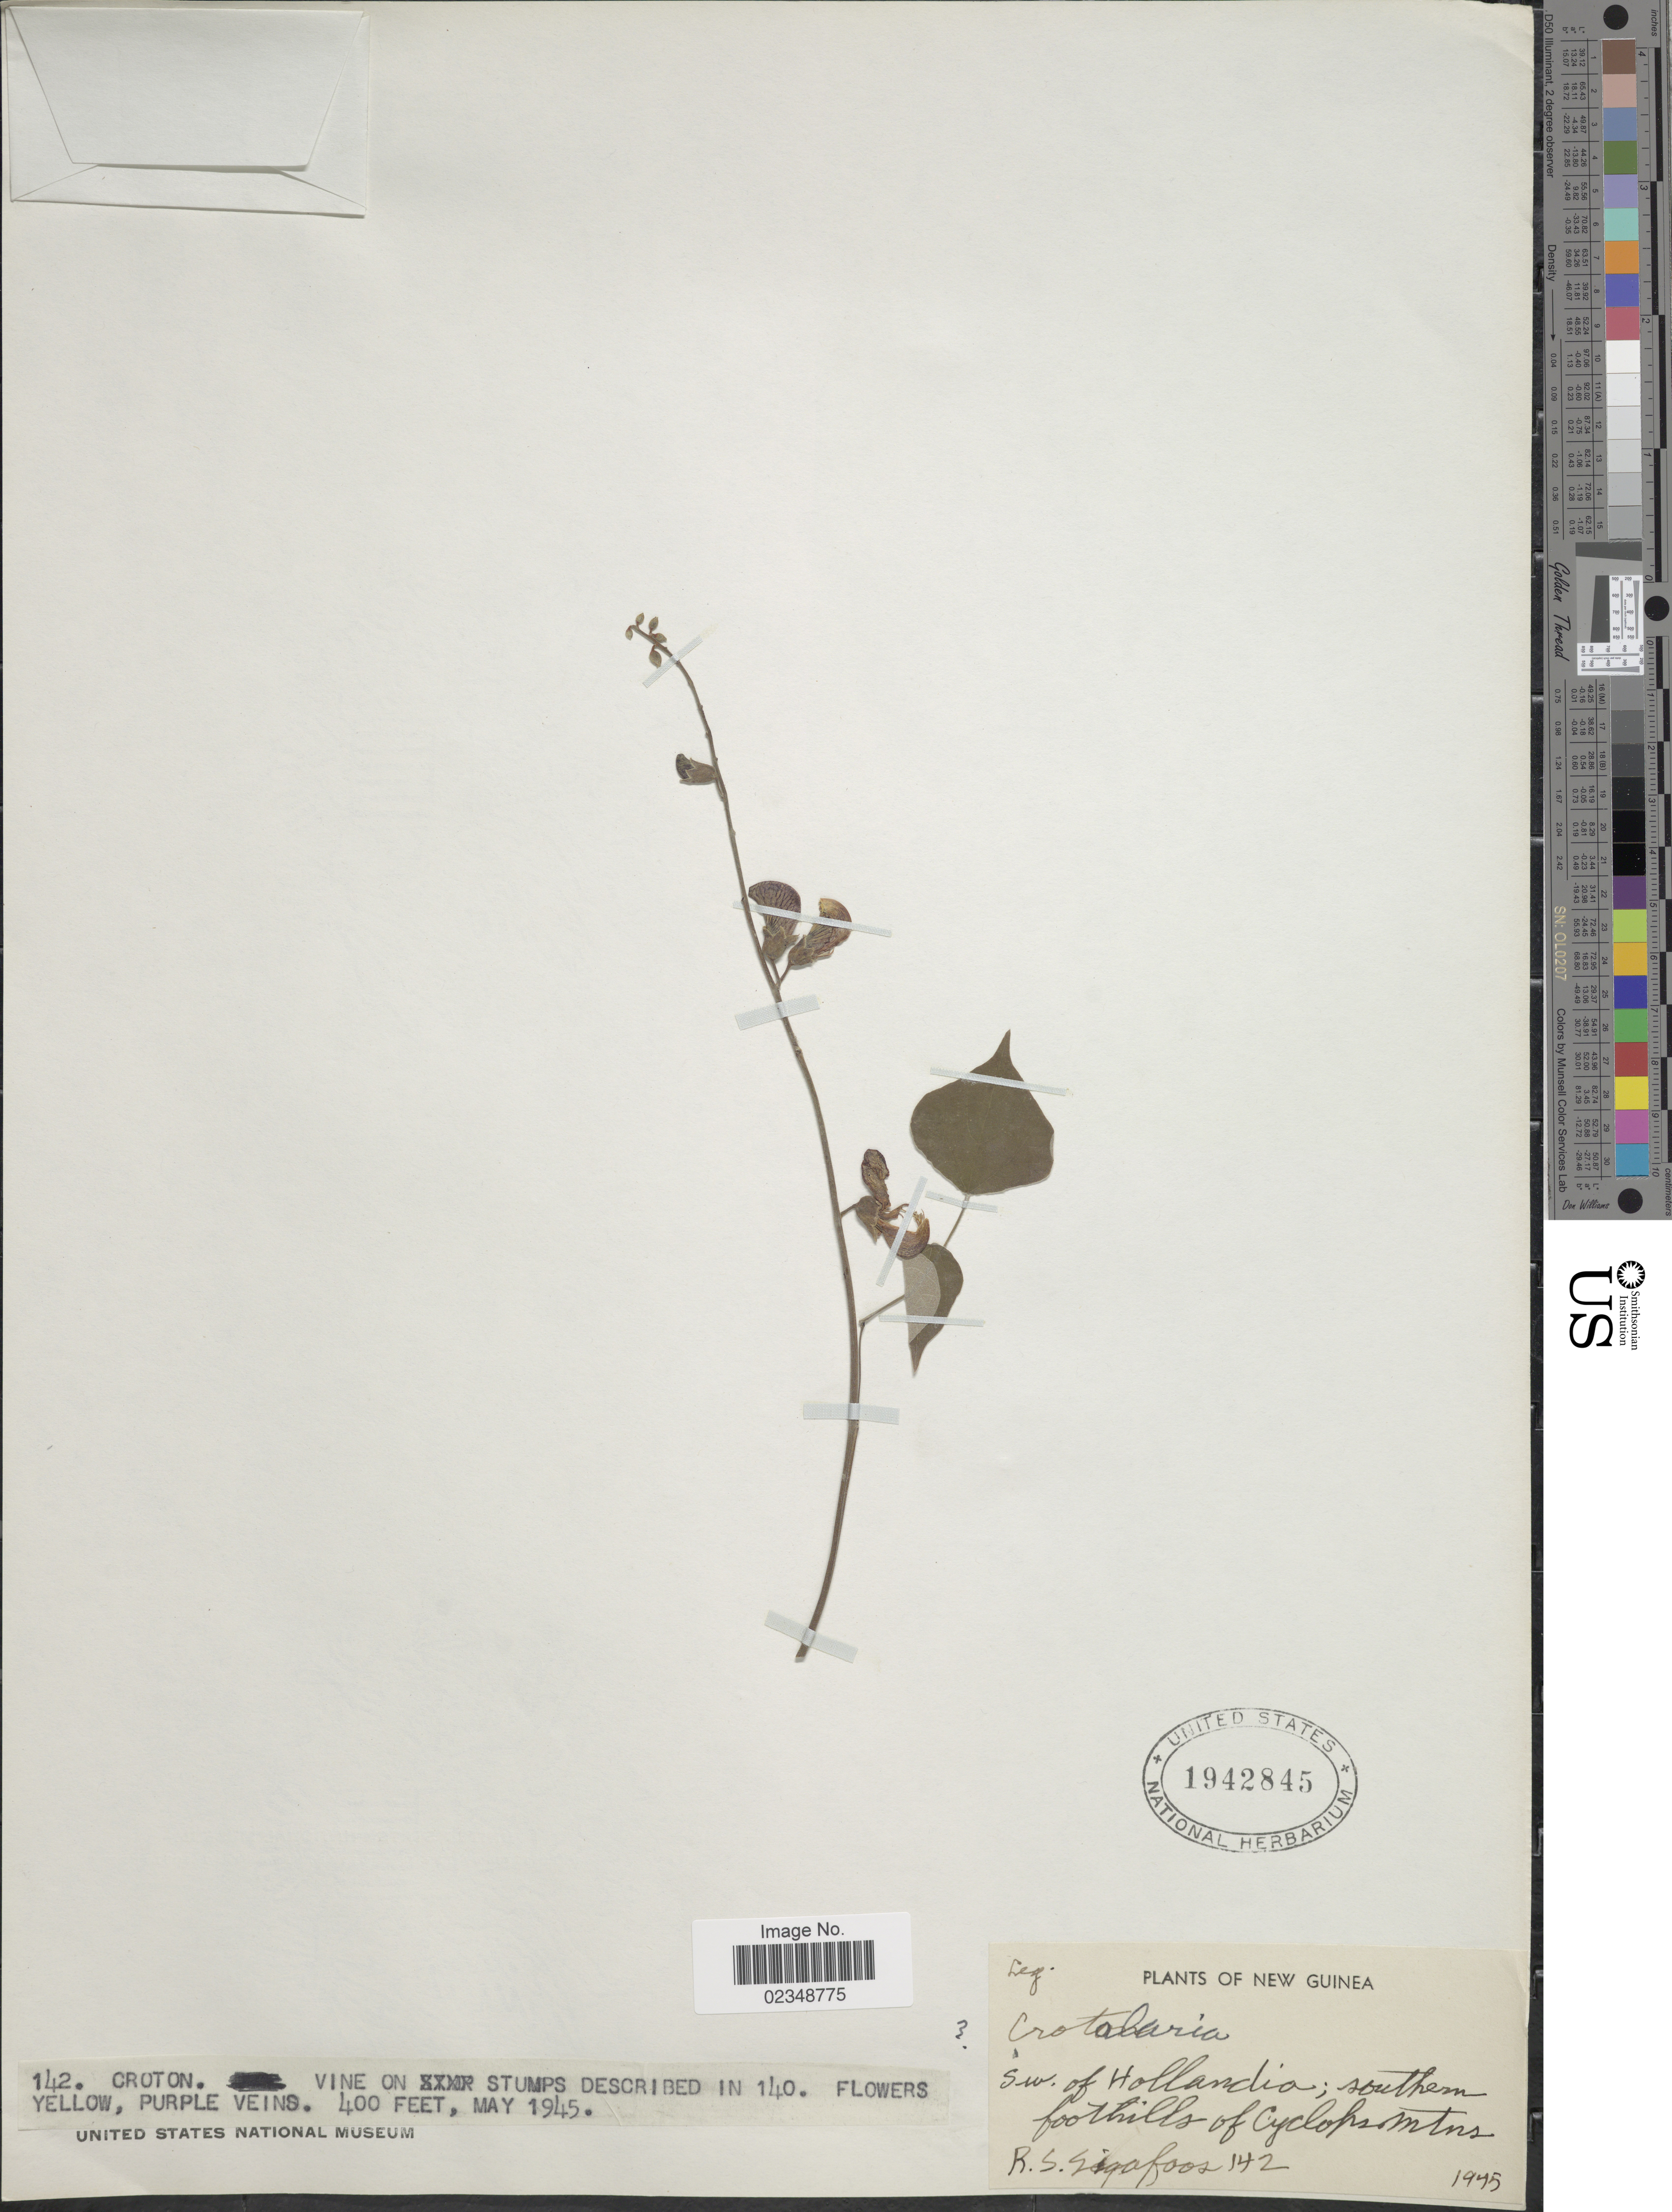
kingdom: Plantae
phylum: Tracheophyta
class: Magnoliopsida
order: Fabales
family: Fabaceae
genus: Rhynchosia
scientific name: Rhynchosia sp.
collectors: R. Sigafoos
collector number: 142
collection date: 1945-05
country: Papua New Guinea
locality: New Guinea. SW. of Hollandia; southern foothills of Cyclops Mtns.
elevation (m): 122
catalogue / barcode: US 1942845